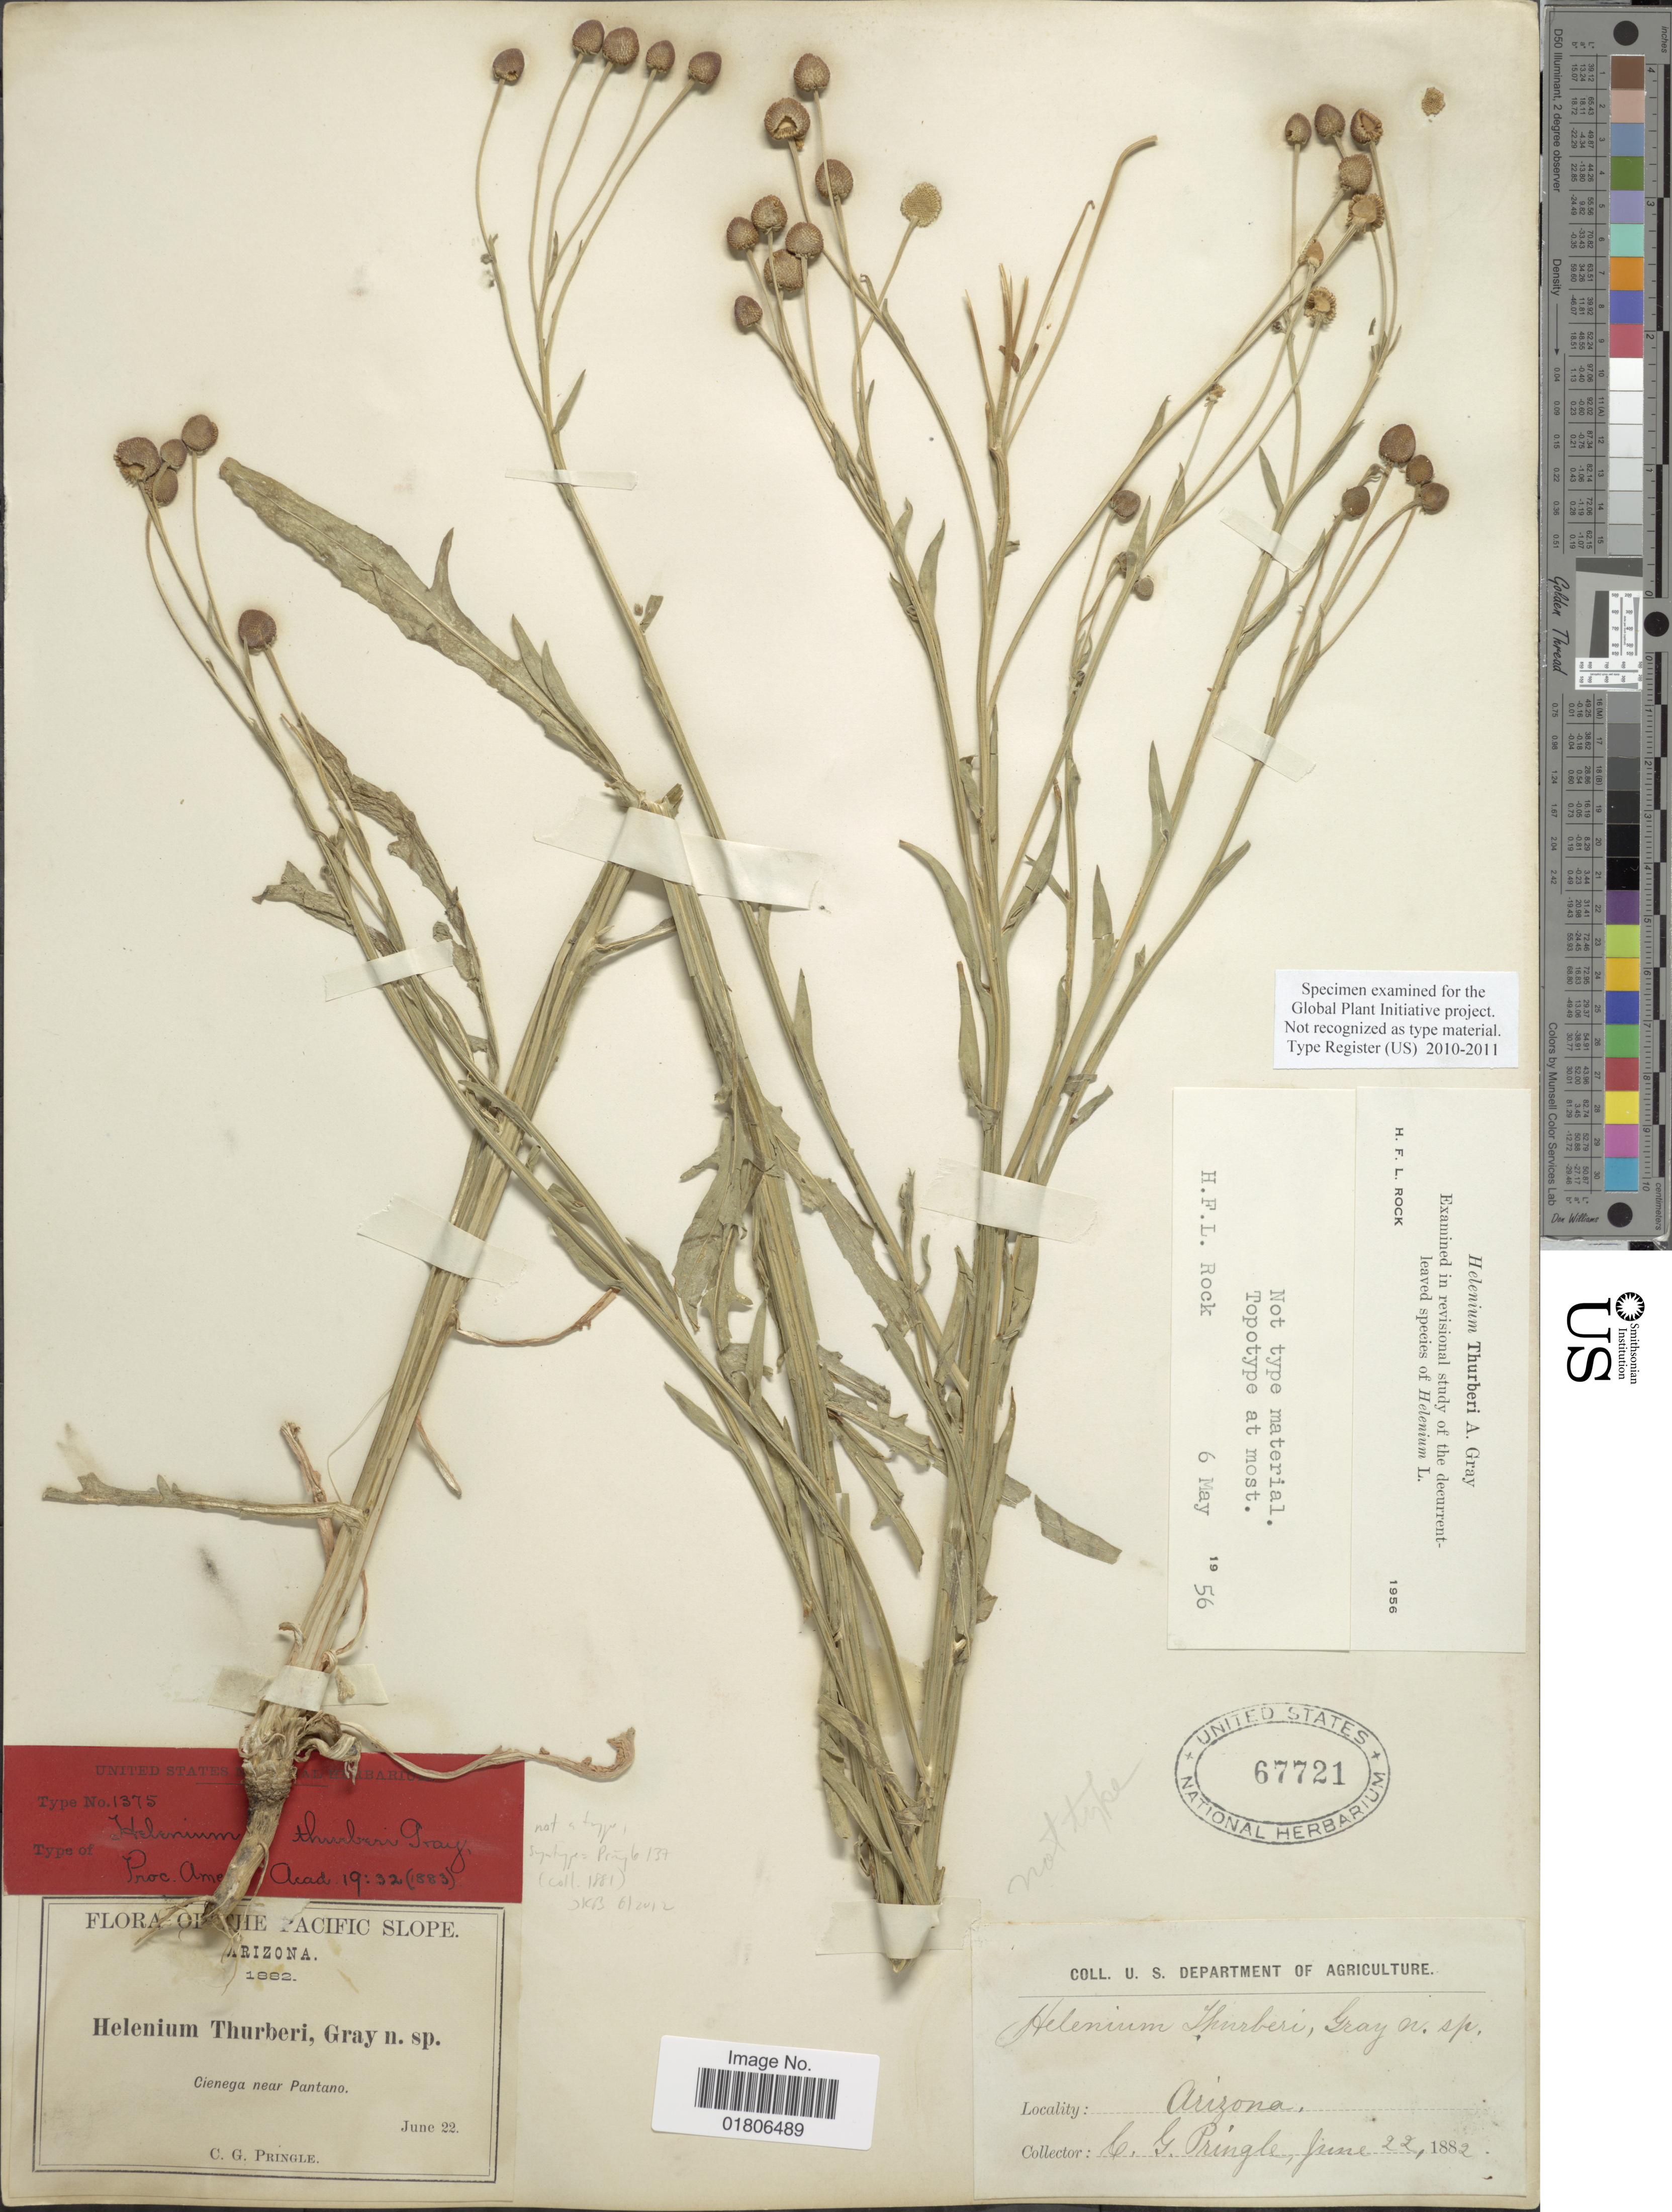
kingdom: Plantae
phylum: Tracheophyta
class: Magnoliopsida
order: Asterales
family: Asteraceae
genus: Helenium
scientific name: Helenium thurberi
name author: A. Gray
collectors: C. G. Pringle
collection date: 1882-06-22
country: United States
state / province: Arizona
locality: The Pacific Slope, Cienega near Pantano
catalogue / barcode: US 67721